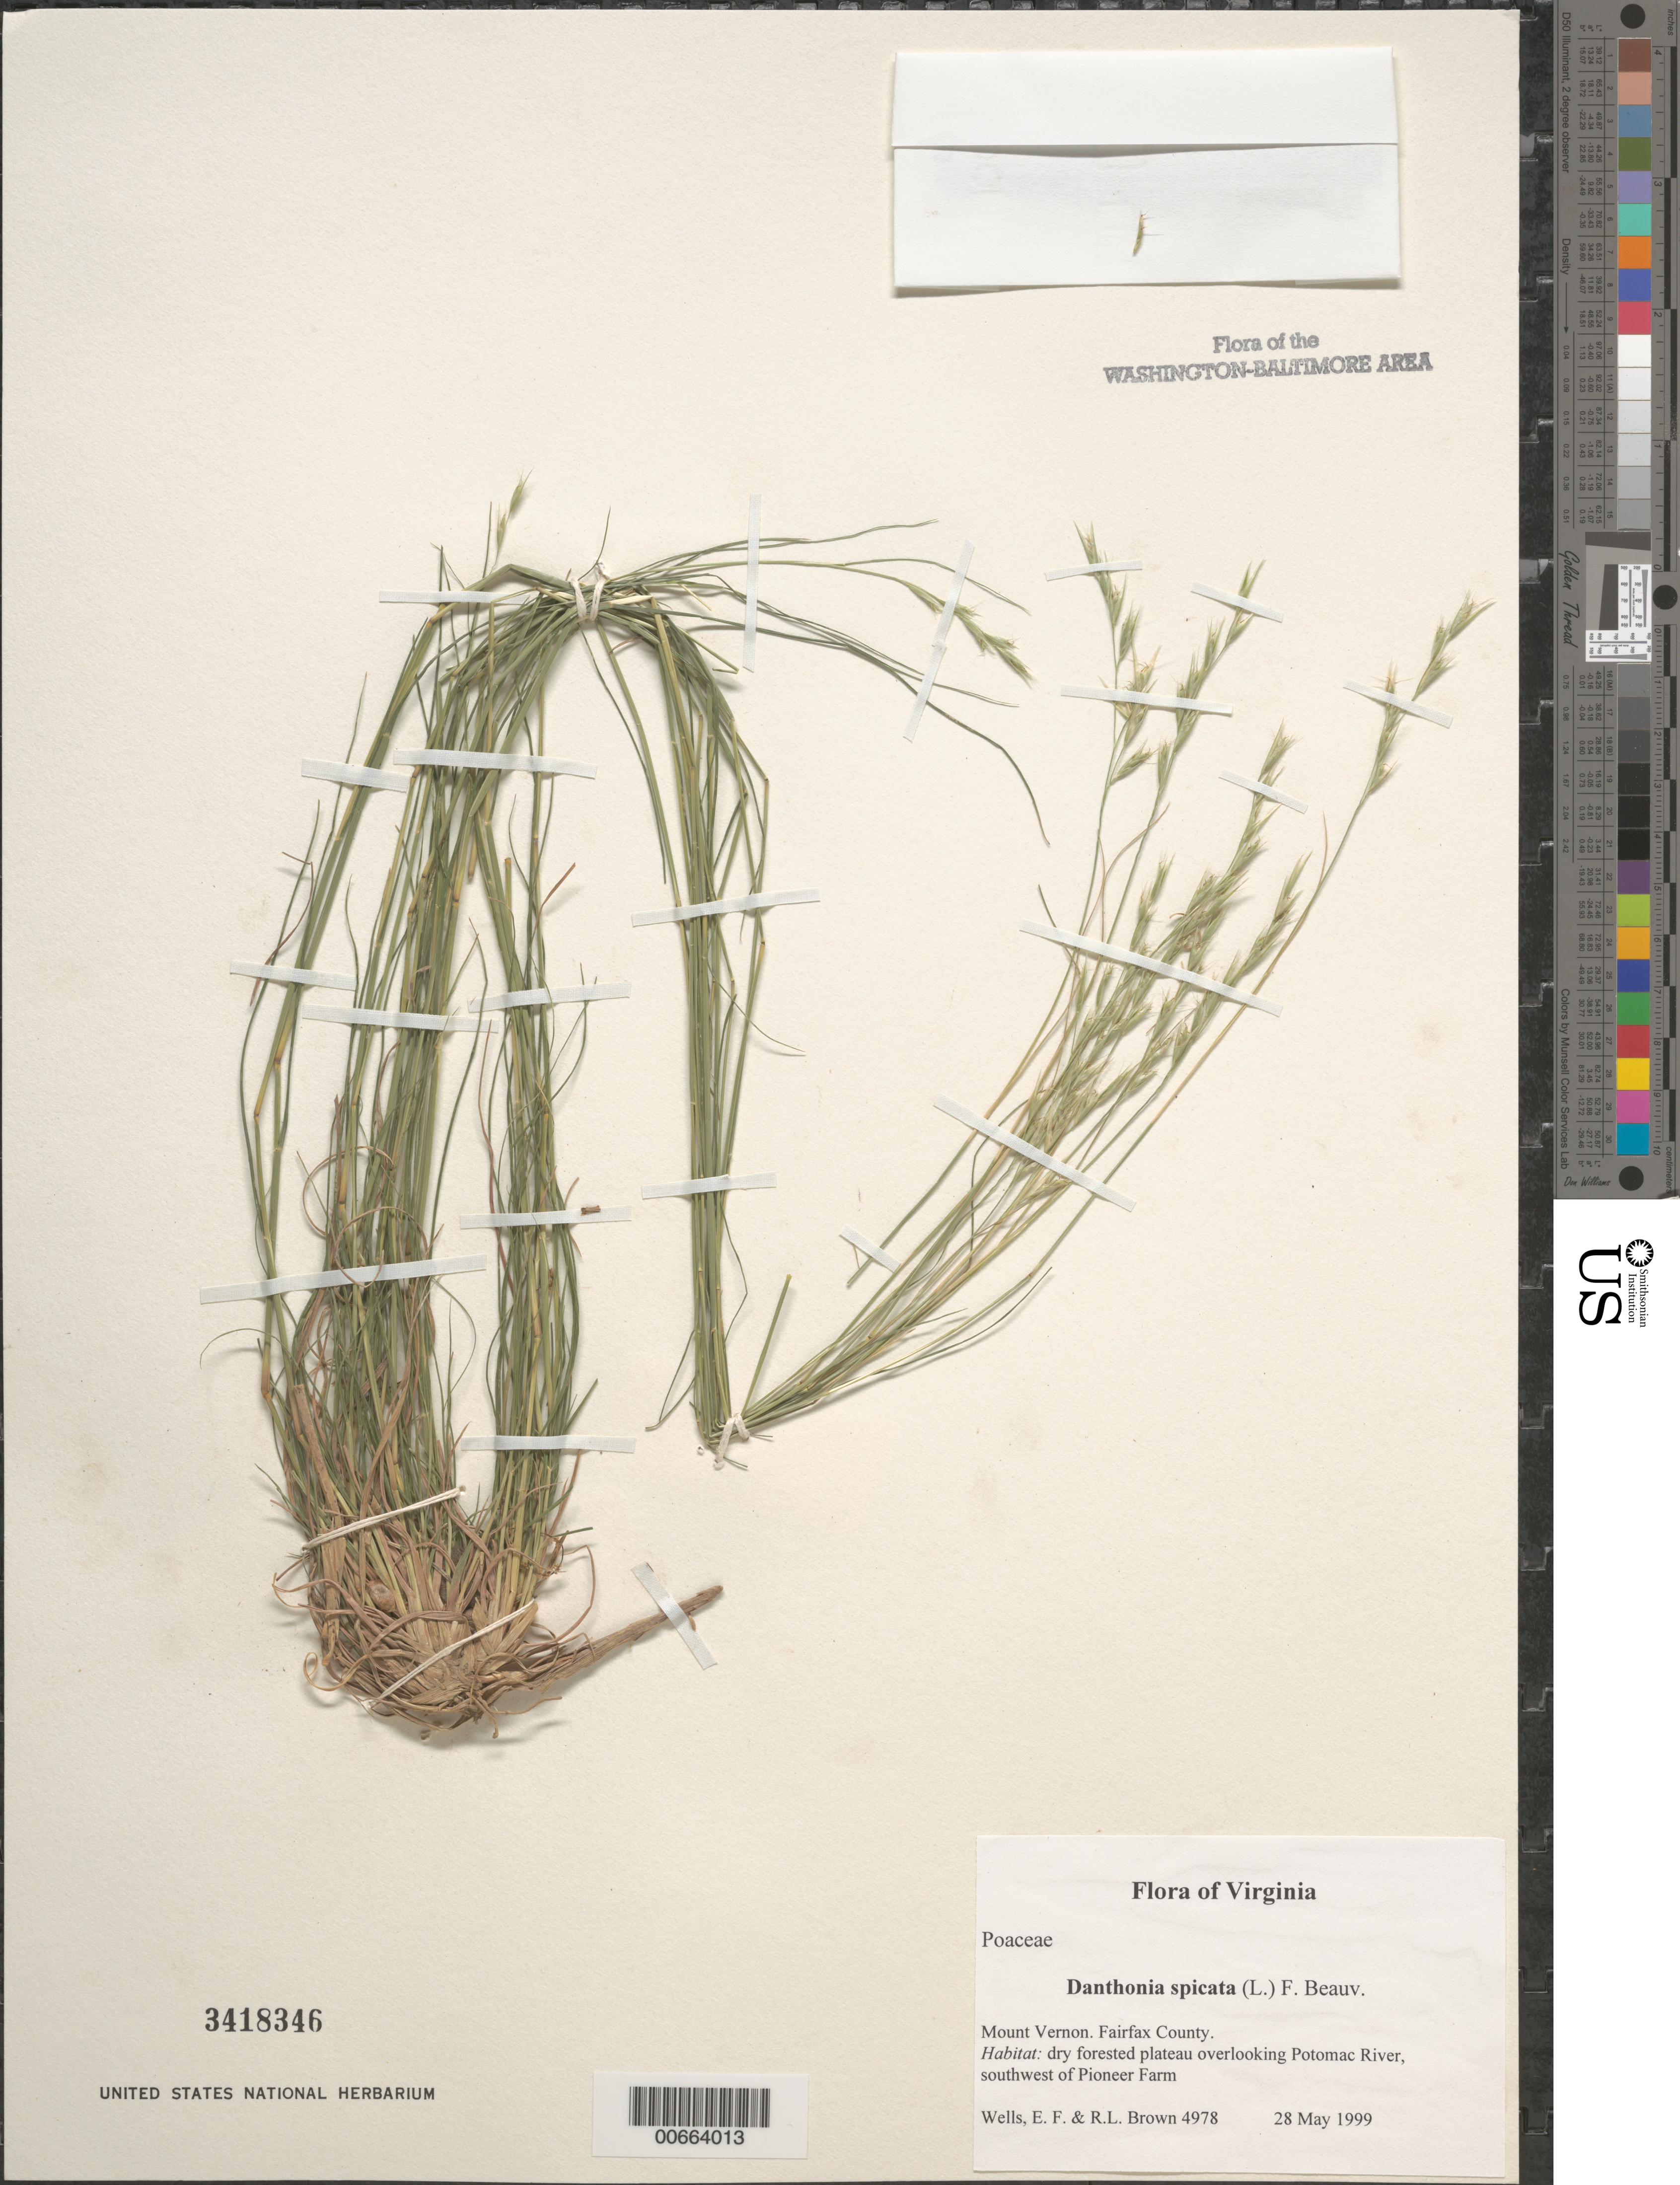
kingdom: Plantae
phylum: Tracheophyta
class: Liliopsida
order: Poales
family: Poaceae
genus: Danthonia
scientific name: Danthonia spicata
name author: (L.) P. Beauv. ex Roem. & Schult.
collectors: E. F. Wells & R. L. Brown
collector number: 4978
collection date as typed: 28 May 1999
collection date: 1999-05-28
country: United States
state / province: Virginia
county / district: Fairfax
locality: Mount Vernon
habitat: dry forested plateau overlooking Potomac River, southwest of Pioneer Farm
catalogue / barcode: US 3418346